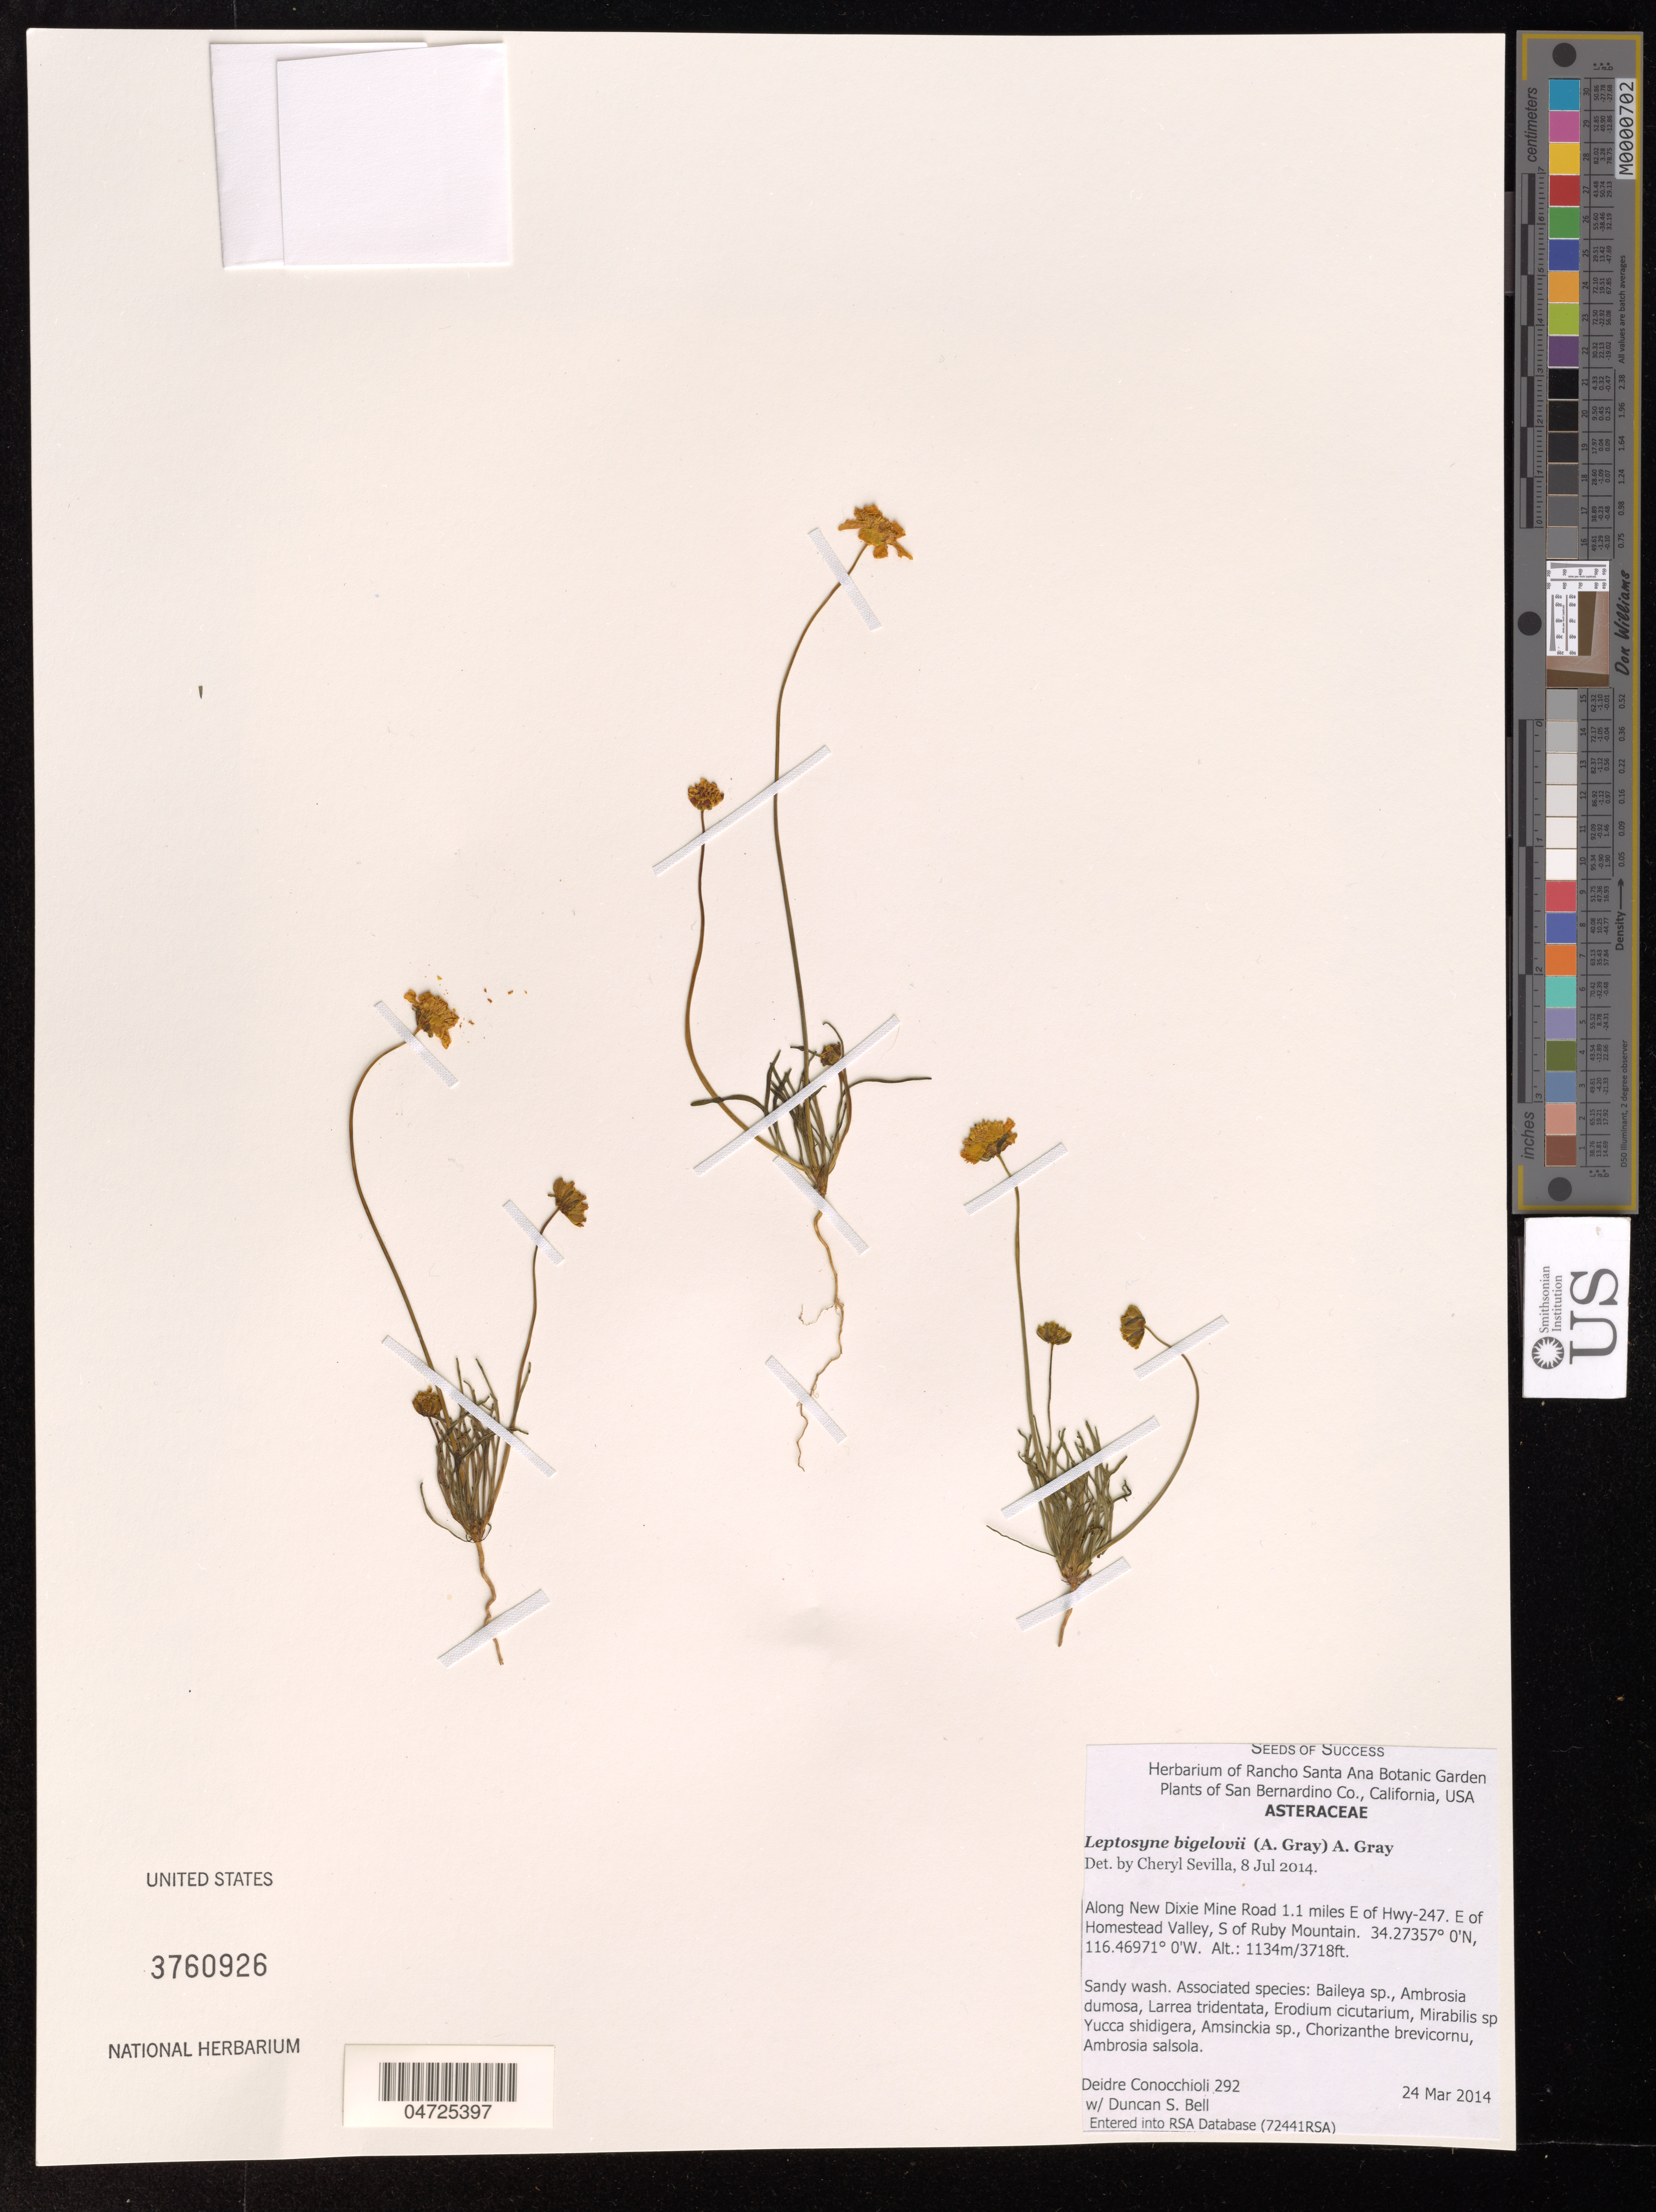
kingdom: Plantae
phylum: Tracheophyta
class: Magnoliopsida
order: Asterales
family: Asteraceae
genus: Leptosyne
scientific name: Leptosyne bigelovii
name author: (A. Gray) A. Gray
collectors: D. Conocchioli & D. S. Bell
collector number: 292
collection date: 2014-03-24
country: United States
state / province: California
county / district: San Bernardino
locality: San Bernardino Co. Along New Dixie Mine Road 1.1 miles E of Hwy-247. E of Homestead Valley, S of Ruby Mountain.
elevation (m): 1134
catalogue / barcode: US 3760926